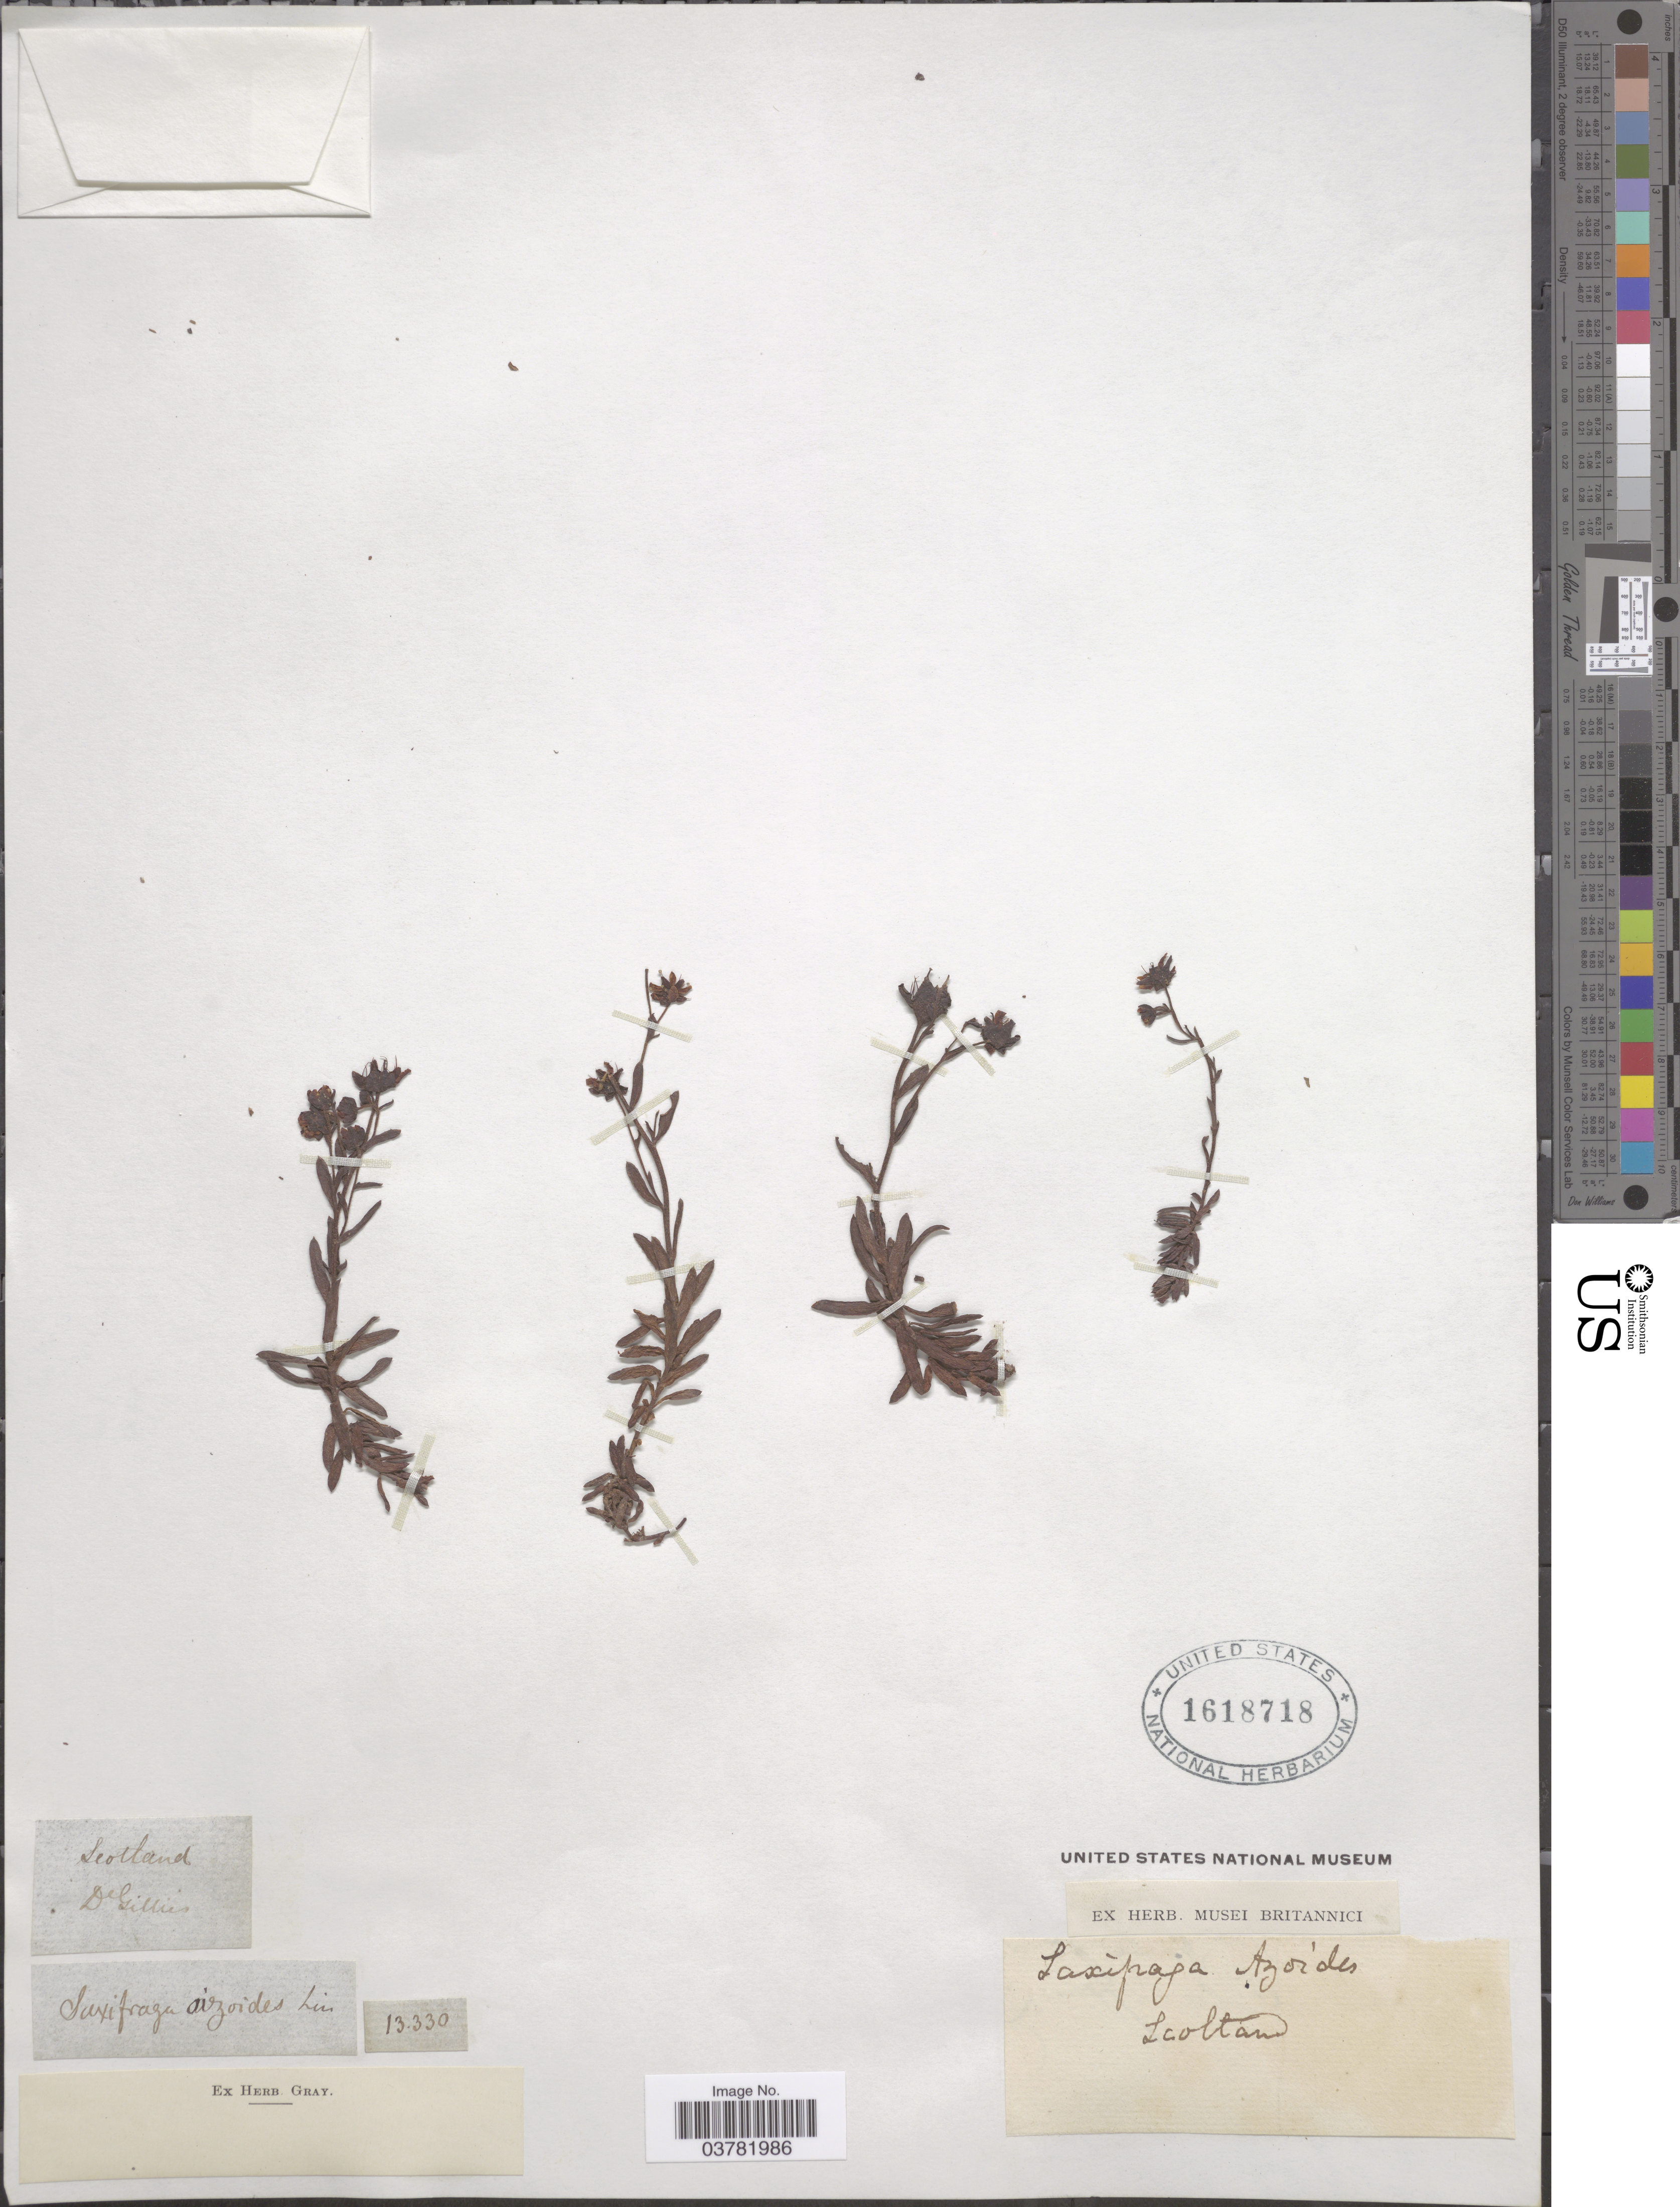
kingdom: Plantae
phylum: Tracheophyta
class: Magnoliopsida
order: Saxifragales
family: Saxifragaceae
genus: Saxifraga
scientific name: Saxifraga aizoides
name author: L.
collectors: J. Gillies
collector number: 13330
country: United Kingdom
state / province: Scotland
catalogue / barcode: US 1618718